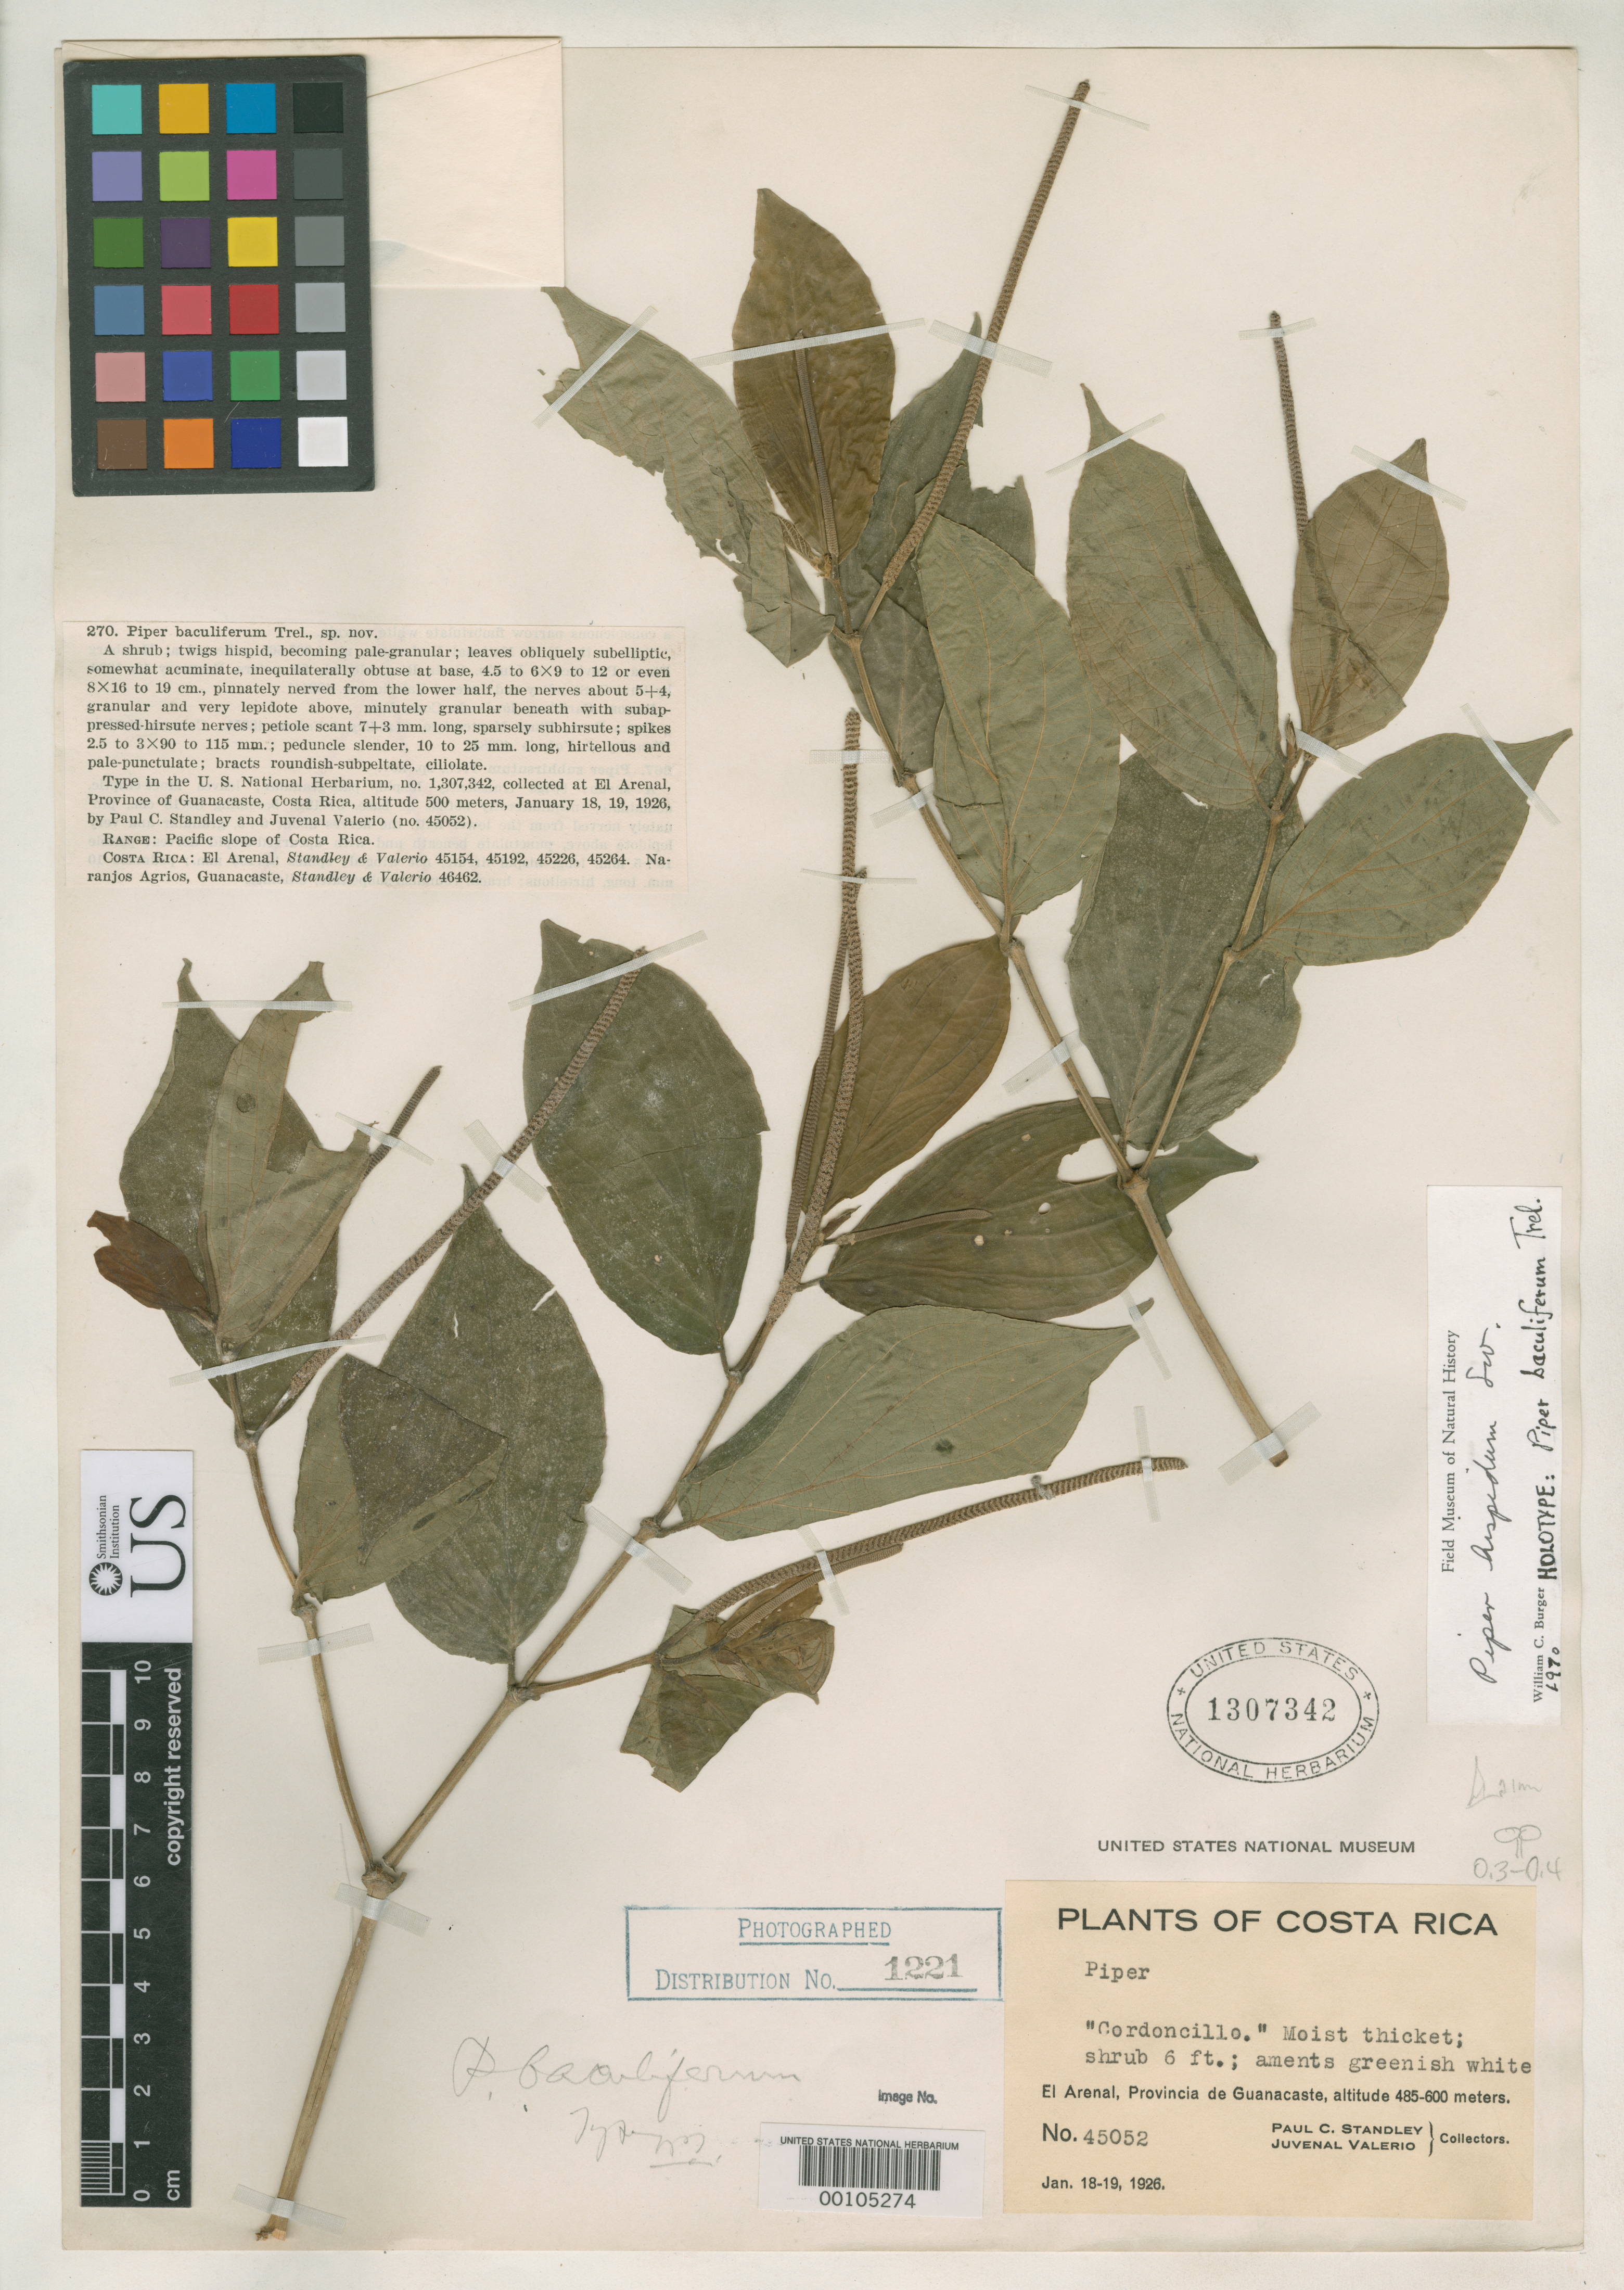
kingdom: Plantae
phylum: Tracheophyta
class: Magnoliopsida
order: Piperales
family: Piperaceae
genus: Piper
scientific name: Piper baculiferum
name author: Trel.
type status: Holotype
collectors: P. C. Standley & J. Valerio R.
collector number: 45052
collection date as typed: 18 Jan 1926 to 19 Jan 1926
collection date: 1926-01-18/1926-01-19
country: Costa Rica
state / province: Guanacaste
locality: El Arenal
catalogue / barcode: US 1307342